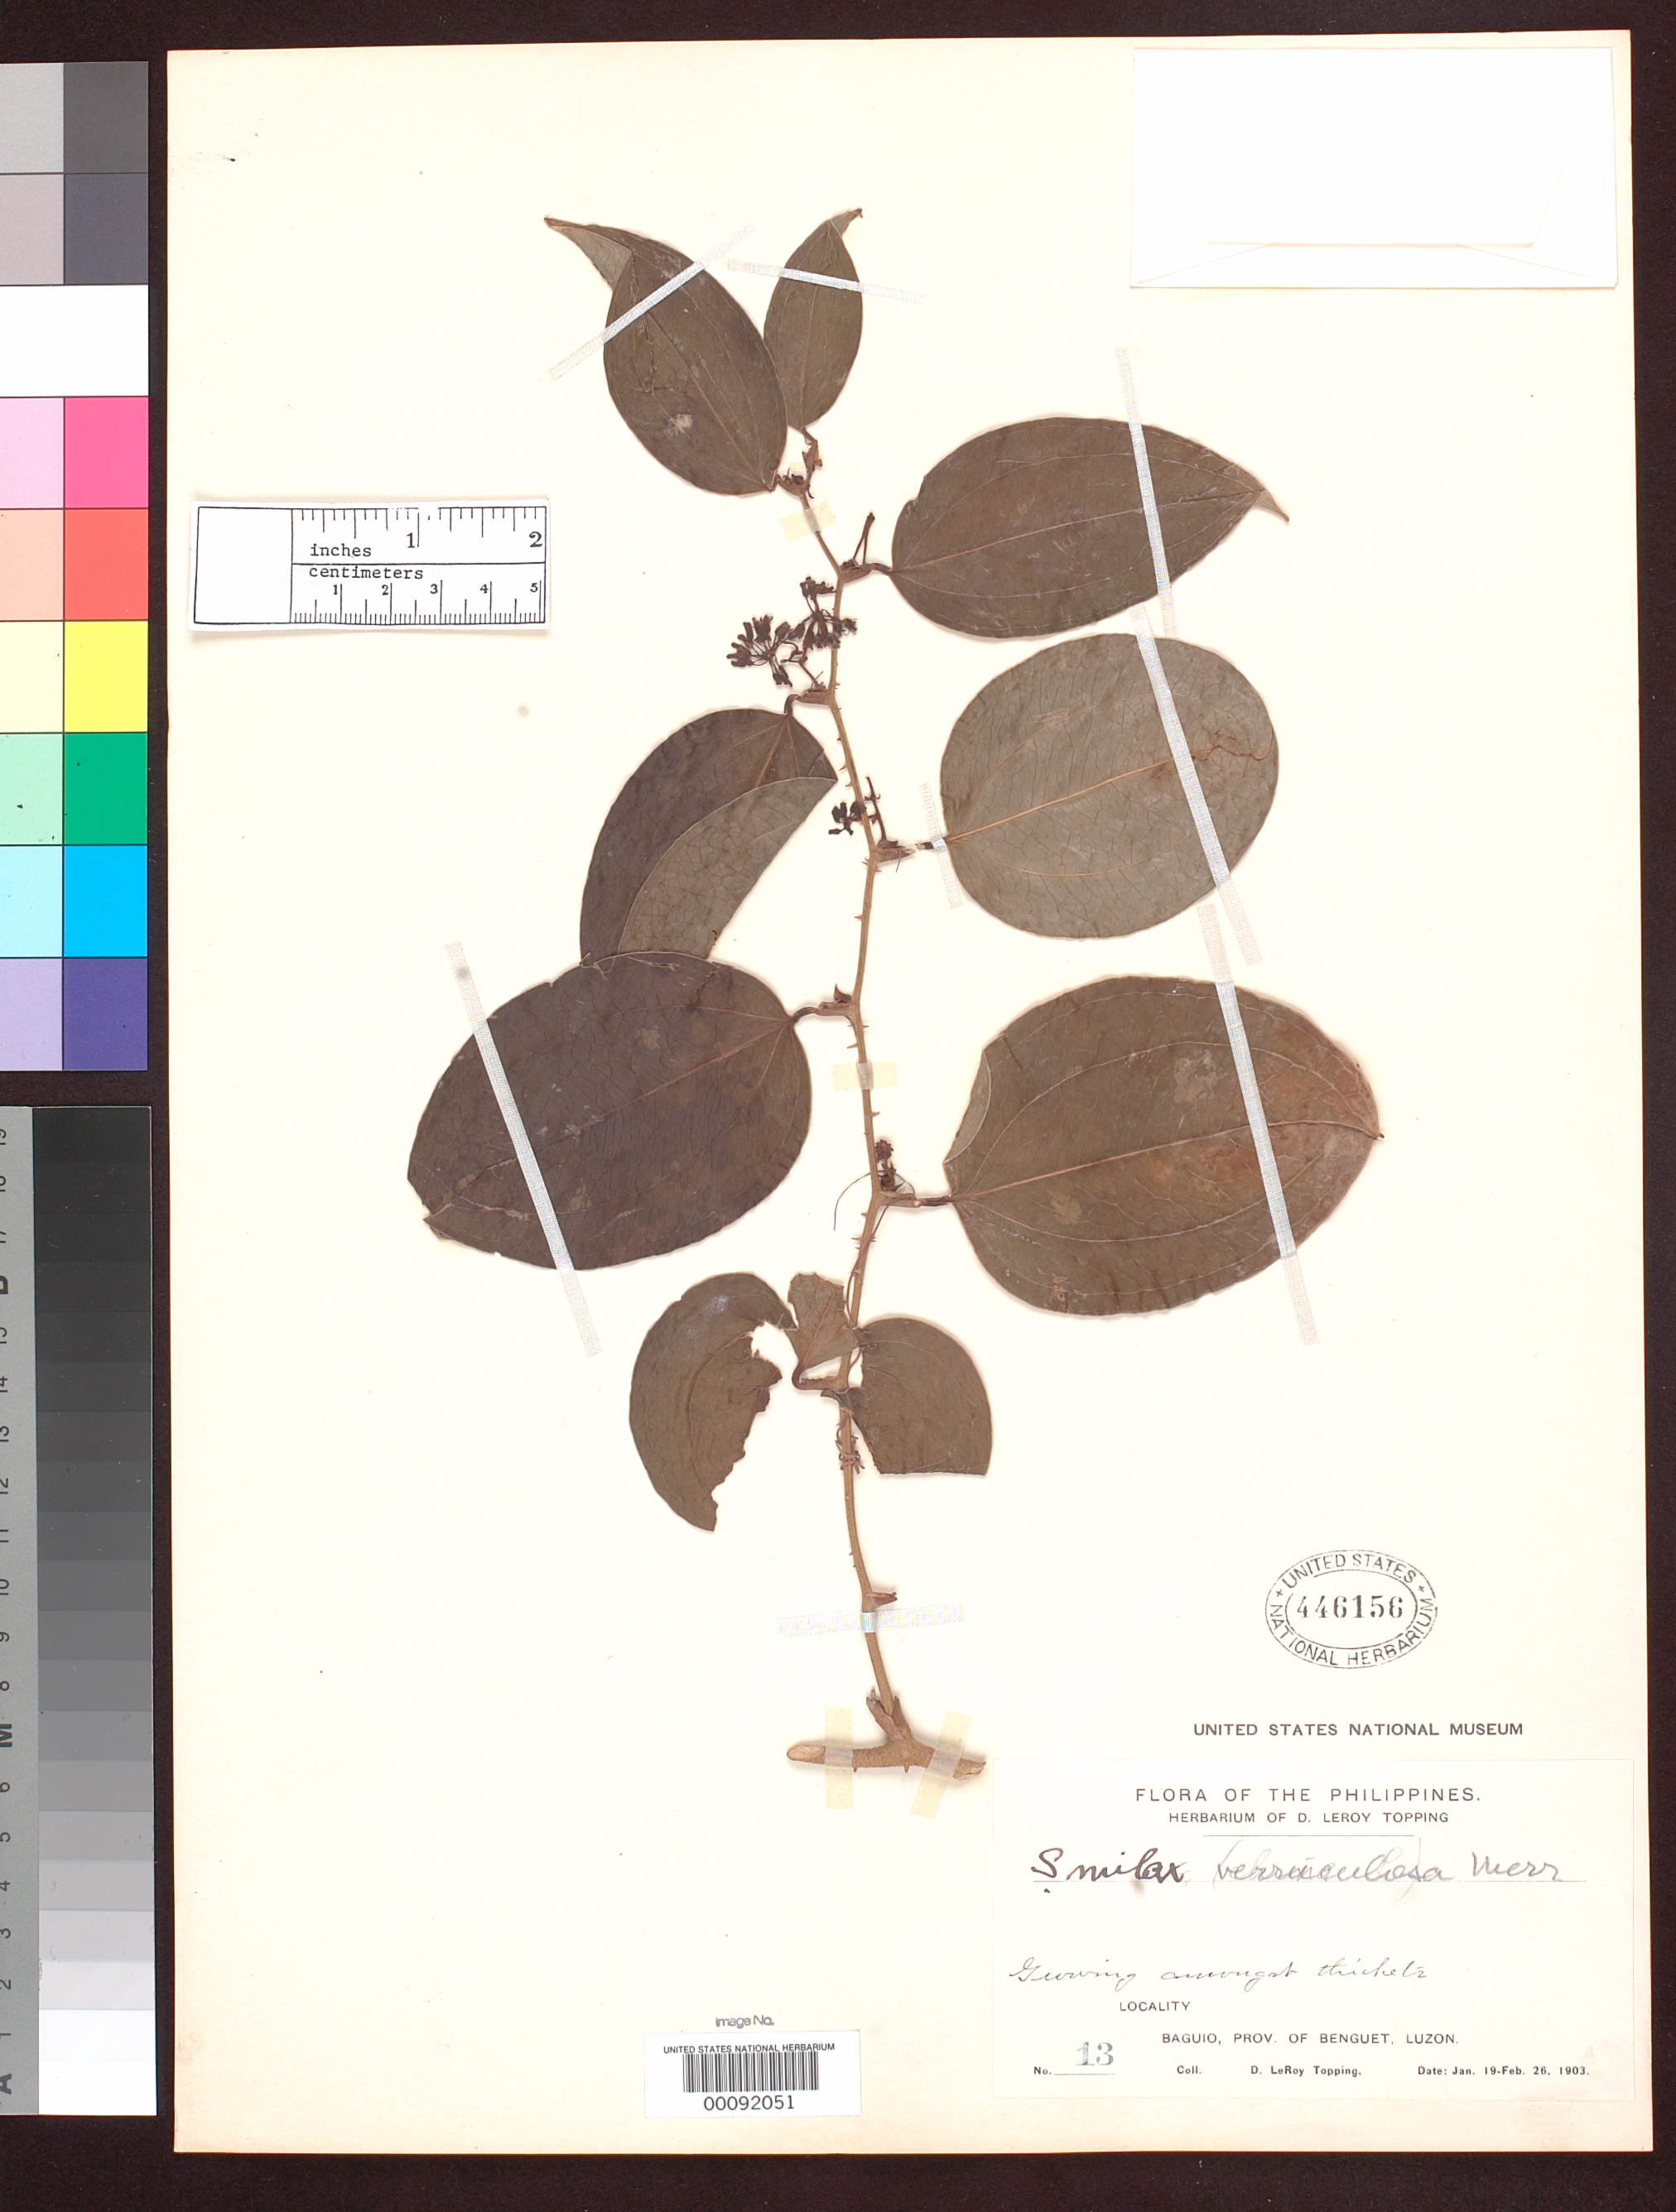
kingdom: Plantae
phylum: Tracheophyta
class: Liliopsida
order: Liliales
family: Smilacaceae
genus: Smilax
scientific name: Smilax verruculosa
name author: Merr.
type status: Isotype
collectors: D. L. Topping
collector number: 13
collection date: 1903-01-19/1903-02-26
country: Philippines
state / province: Cordillera (Administrative Region)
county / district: Benguet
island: Luzon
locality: Baguio, prov. of Benguet, Luzon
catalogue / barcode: US 446156